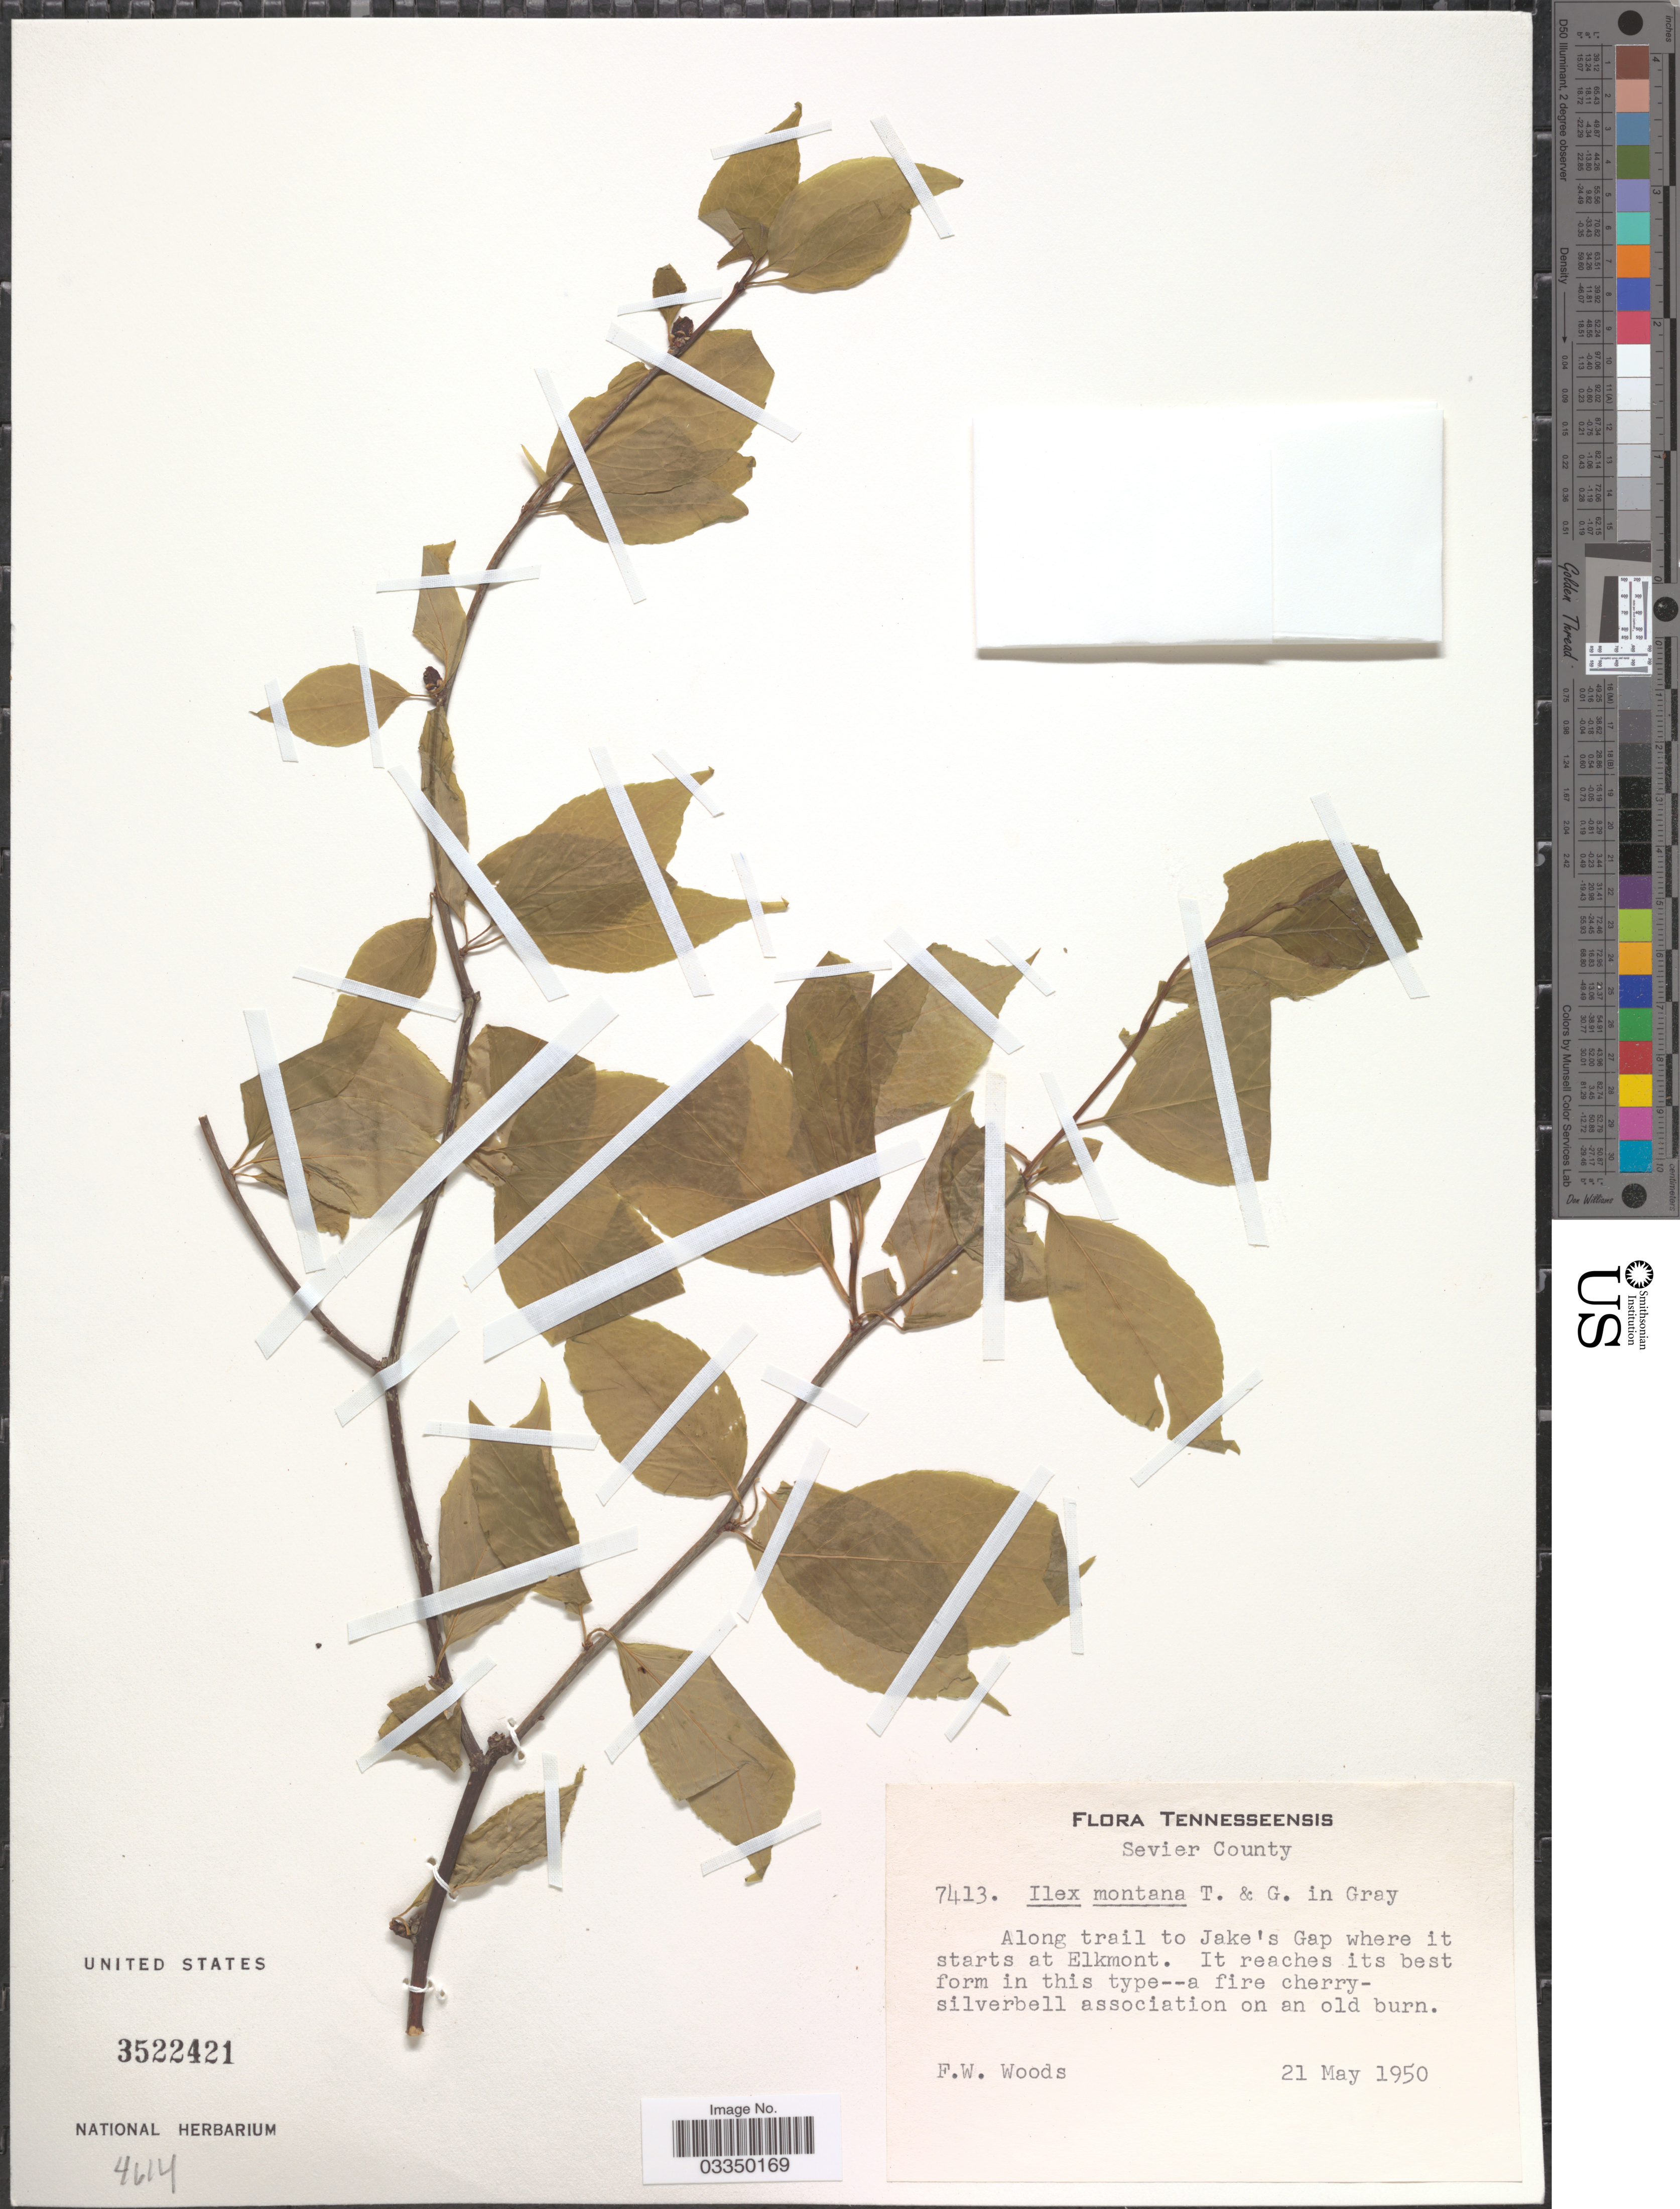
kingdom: Plantae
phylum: Tracheophyta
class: Magnoliopsida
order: Aquifoliales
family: Aquifoliaceae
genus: Ilex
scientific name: Ilex montana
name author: Torr. & A. Gray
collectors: F. W. Woods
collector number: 7413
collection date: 1950-05-21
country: United States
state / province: Tennessee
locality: Tennesseensis.Sevier County. Along trail to Jake's Gap where it starts at Elkmont.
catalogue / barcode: US 3522421